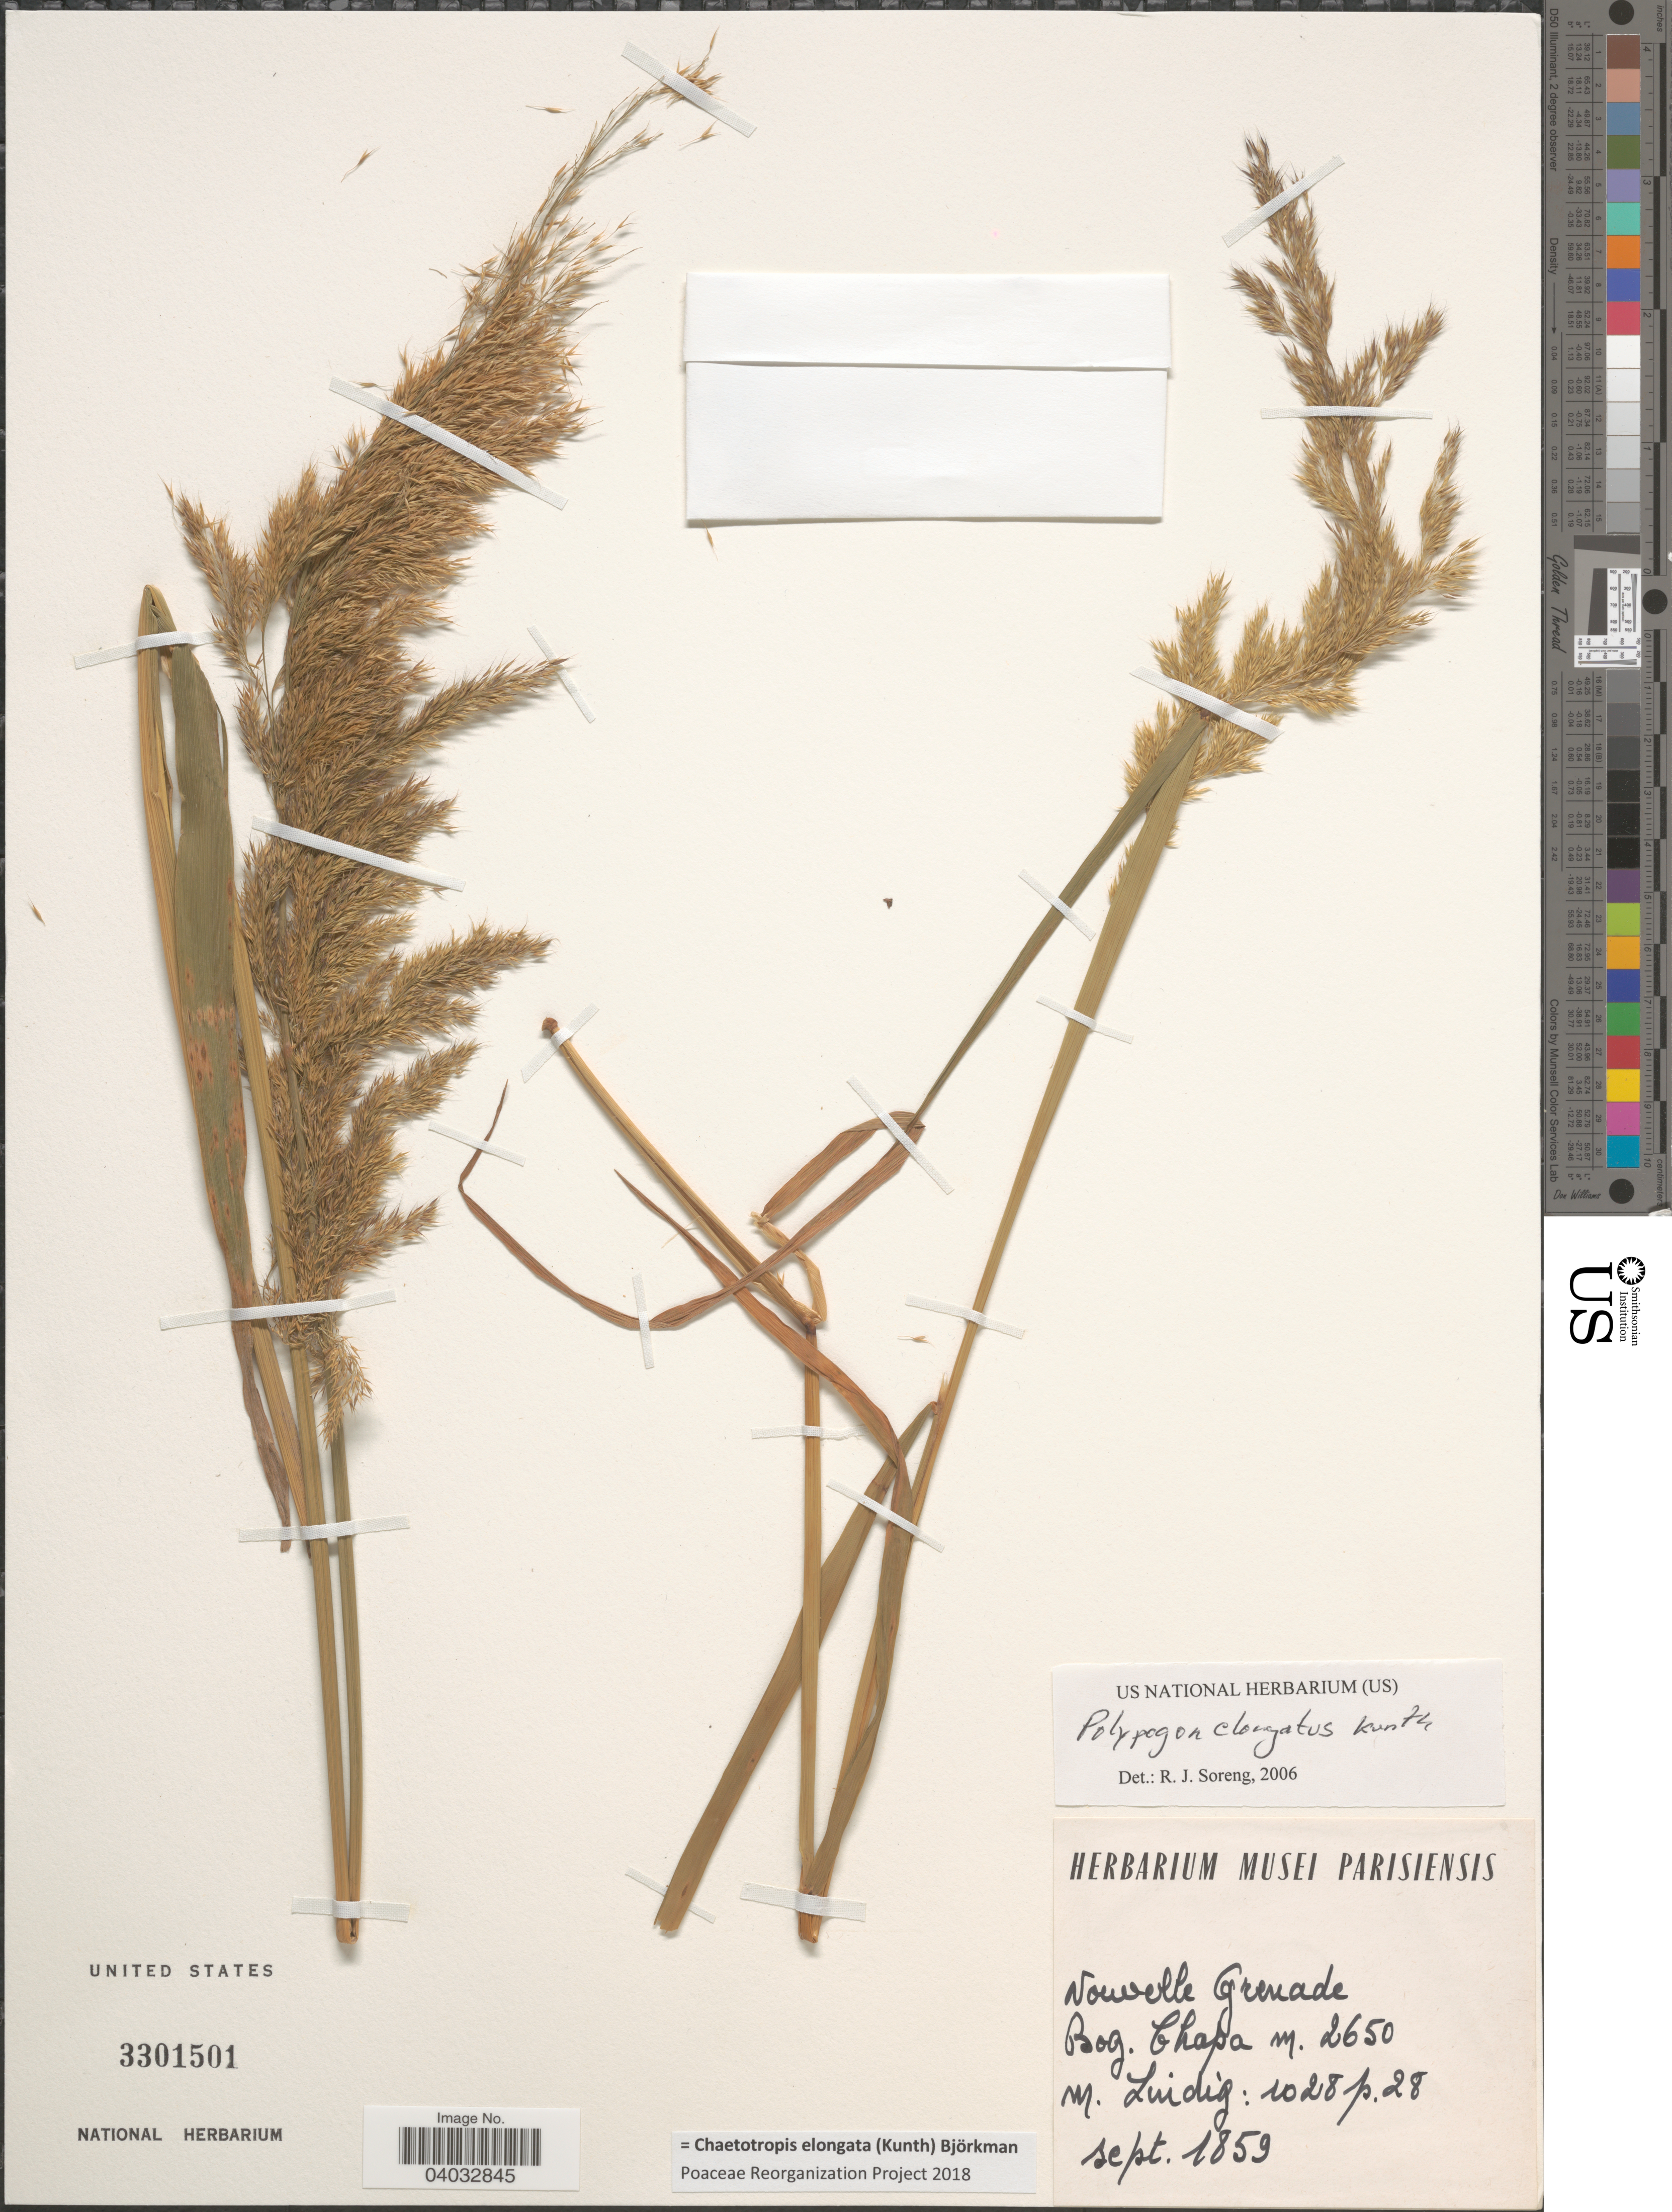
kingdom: Plantae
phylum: Tracheophyta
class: Liliopsida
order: Poales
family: Poaceae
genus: Chaetotropis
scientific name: Chaetotropis elongata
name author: (Kunth) Björkman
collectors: M. Luidig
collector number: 1028p.28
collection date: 1859-09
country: Colombia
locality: Nouvelle Grenade Bog. Chapa.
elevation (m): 2650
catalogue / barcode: US 3301501